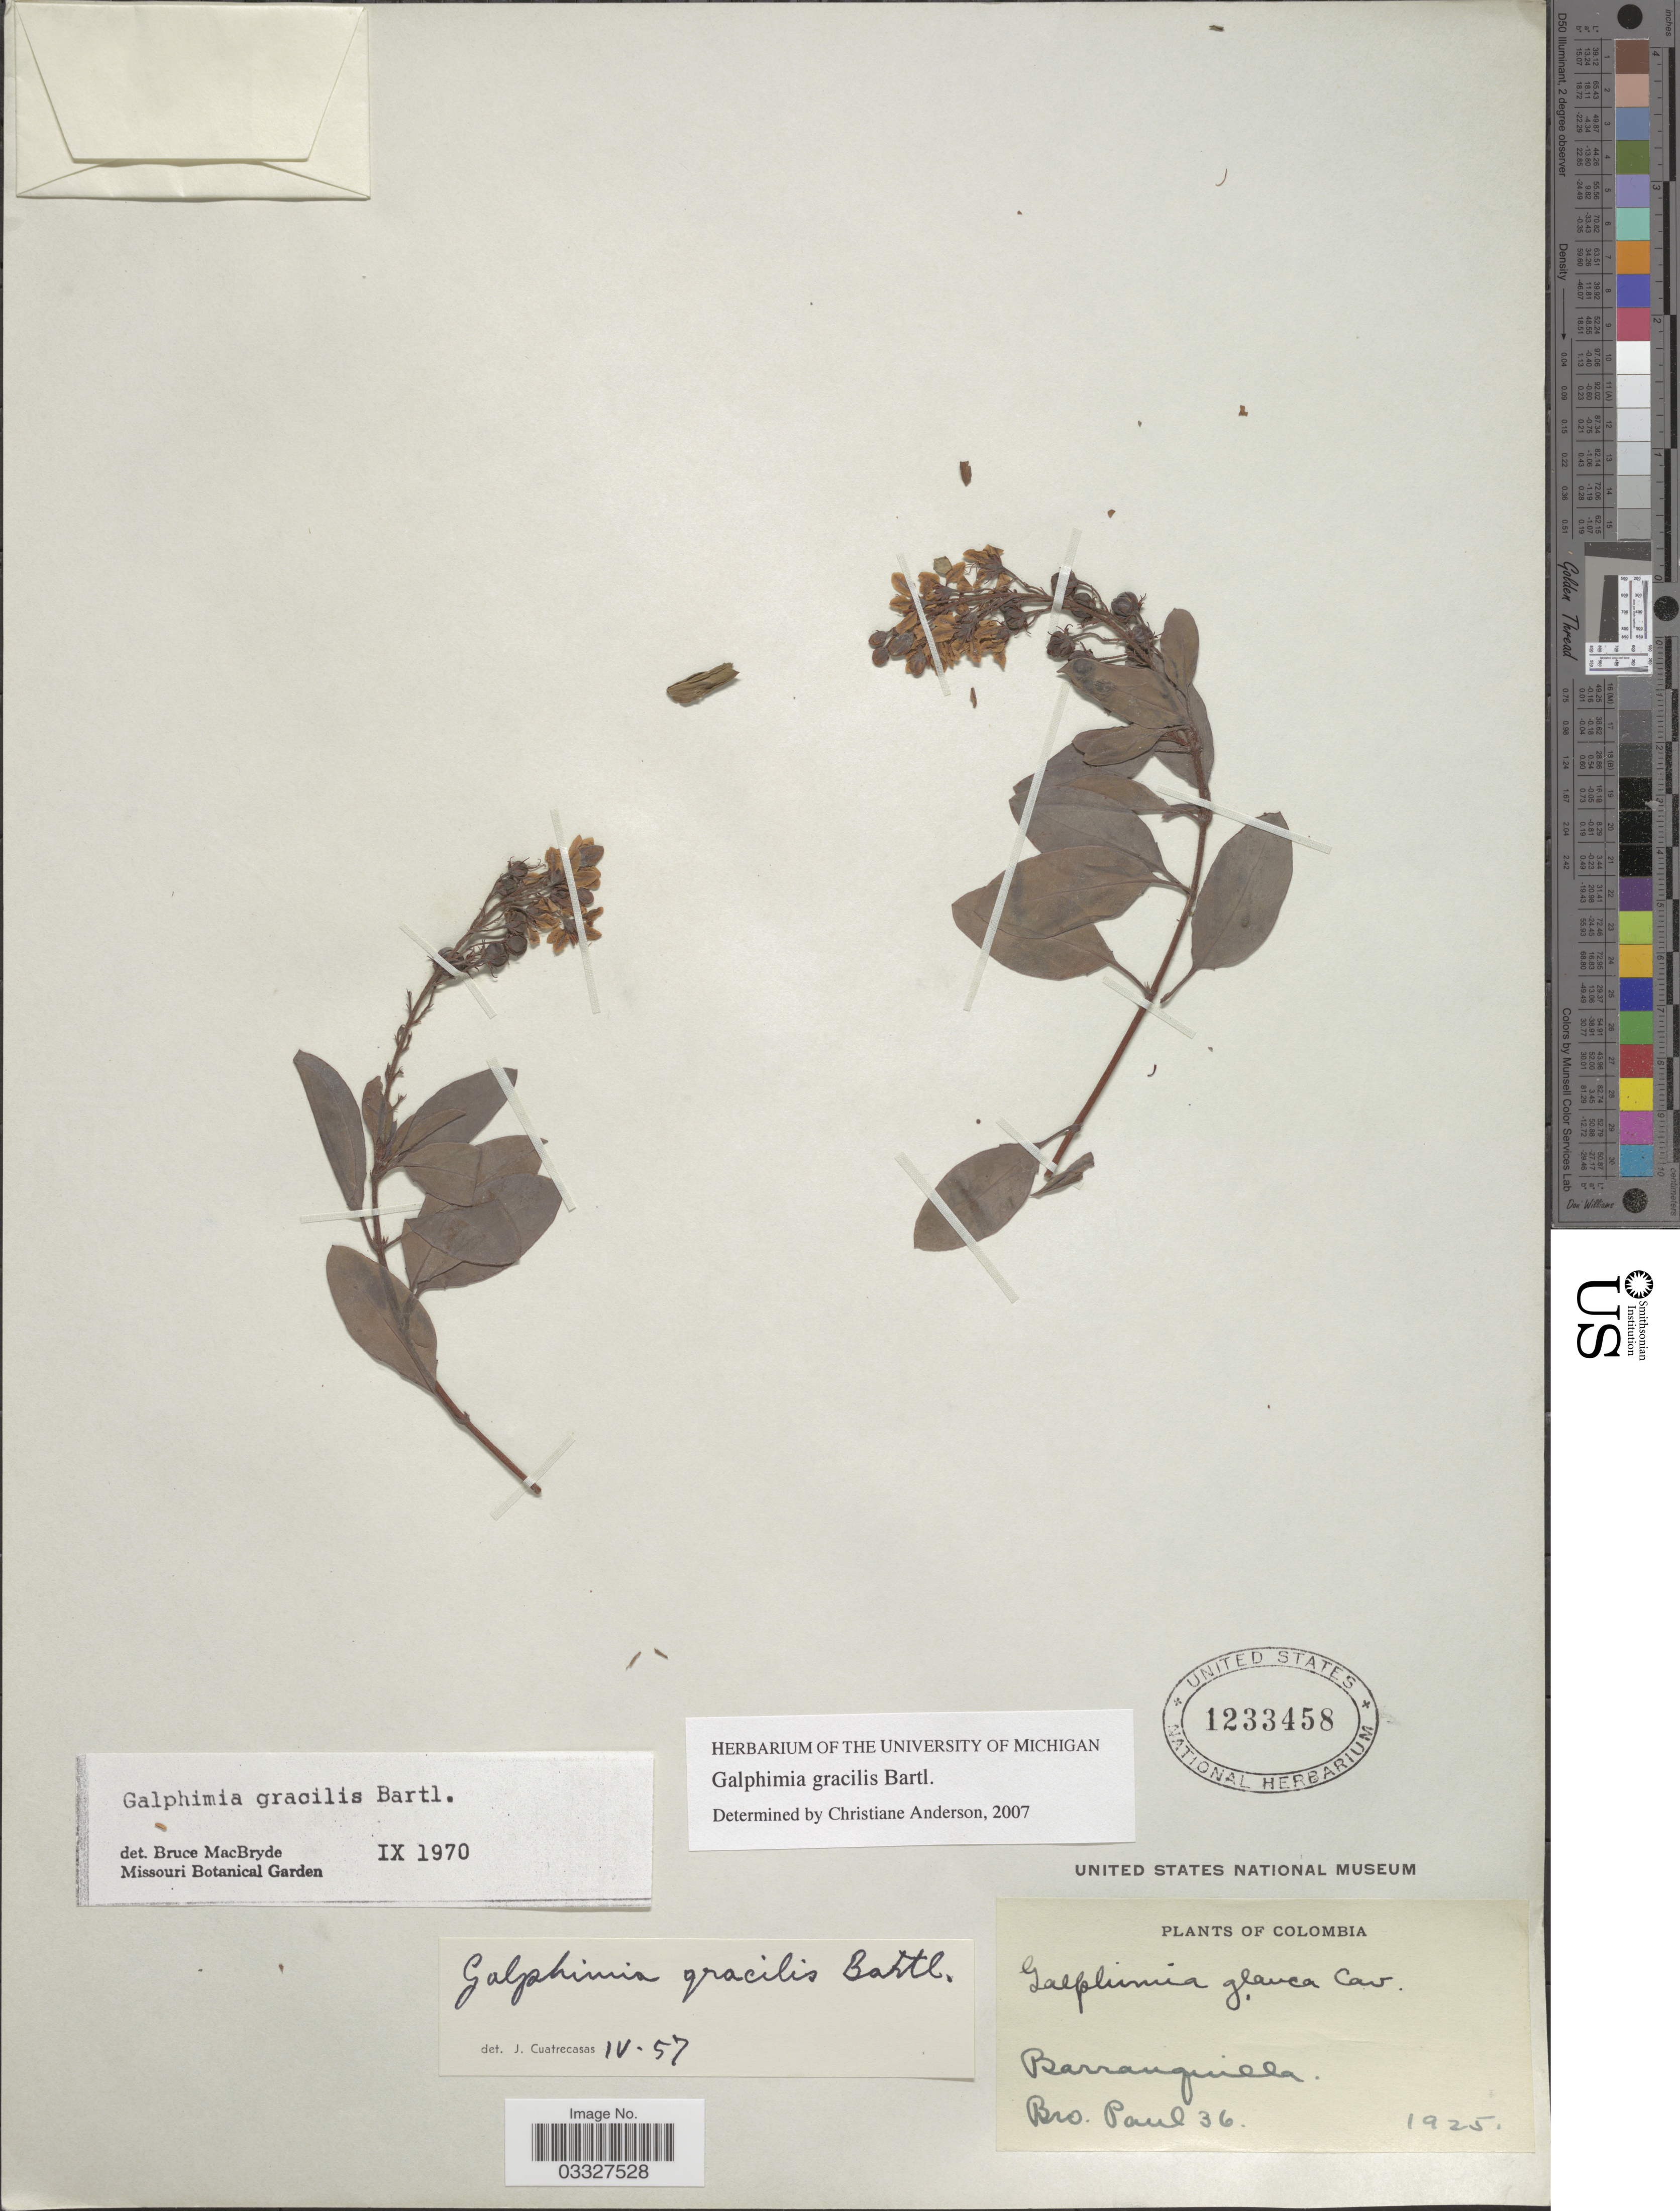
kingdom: Plantae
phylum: Tracheophyta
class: Magnoliopsida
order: Malpighiales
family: Malpighiaceae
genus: Galphimia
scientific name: Galphimia gracilis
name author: Bartl.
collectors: B. Paul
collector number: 36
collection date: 1925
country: Colombia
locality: Barranquilla.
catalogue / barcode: US 1233458